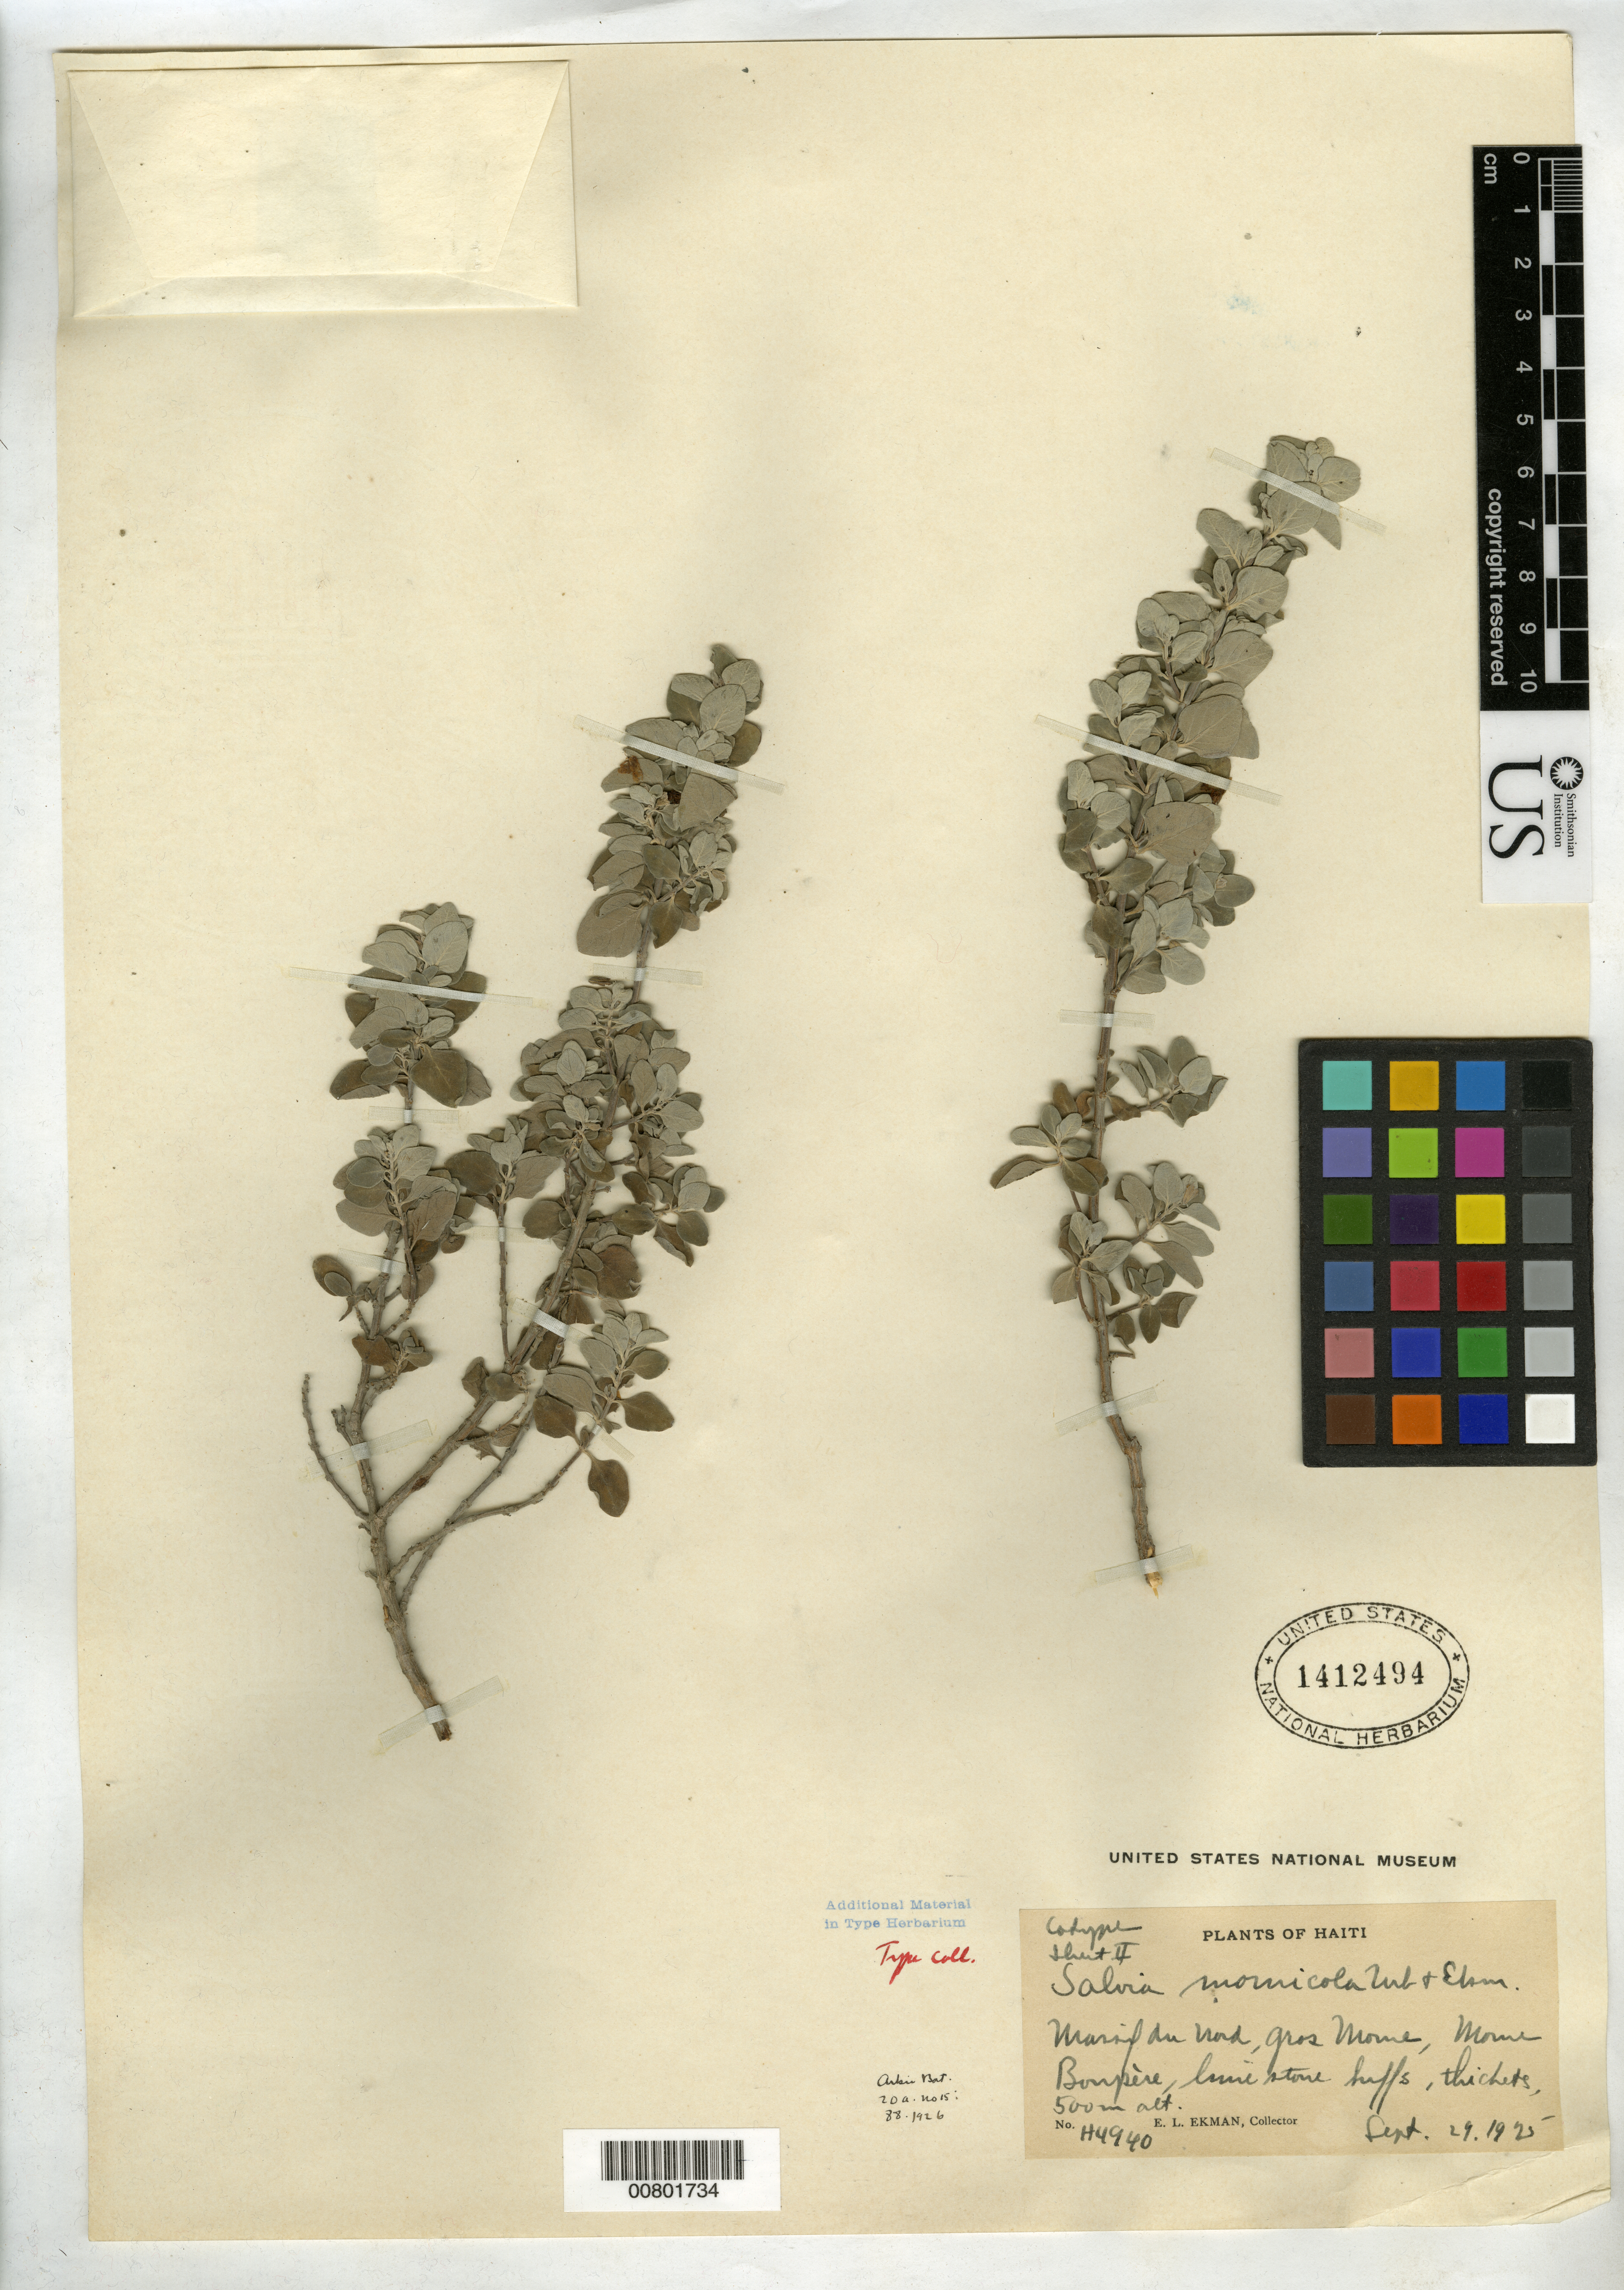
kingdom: Plantae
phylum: Tracheophyta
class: Magnoliopsida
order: Lamiales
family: Lamiaceae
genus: Salvia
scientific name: Salvia mornicola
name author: Urb. & Ekman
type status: Isotype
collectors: E. L. Ekman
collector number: H4949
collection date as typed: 29 Sep 1925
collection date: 1925-09-29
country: Haiti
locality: Hispaniola I. Massif du Nord, Gros Morne in Mornebonpere.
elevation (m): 500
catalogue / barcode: US 1412494